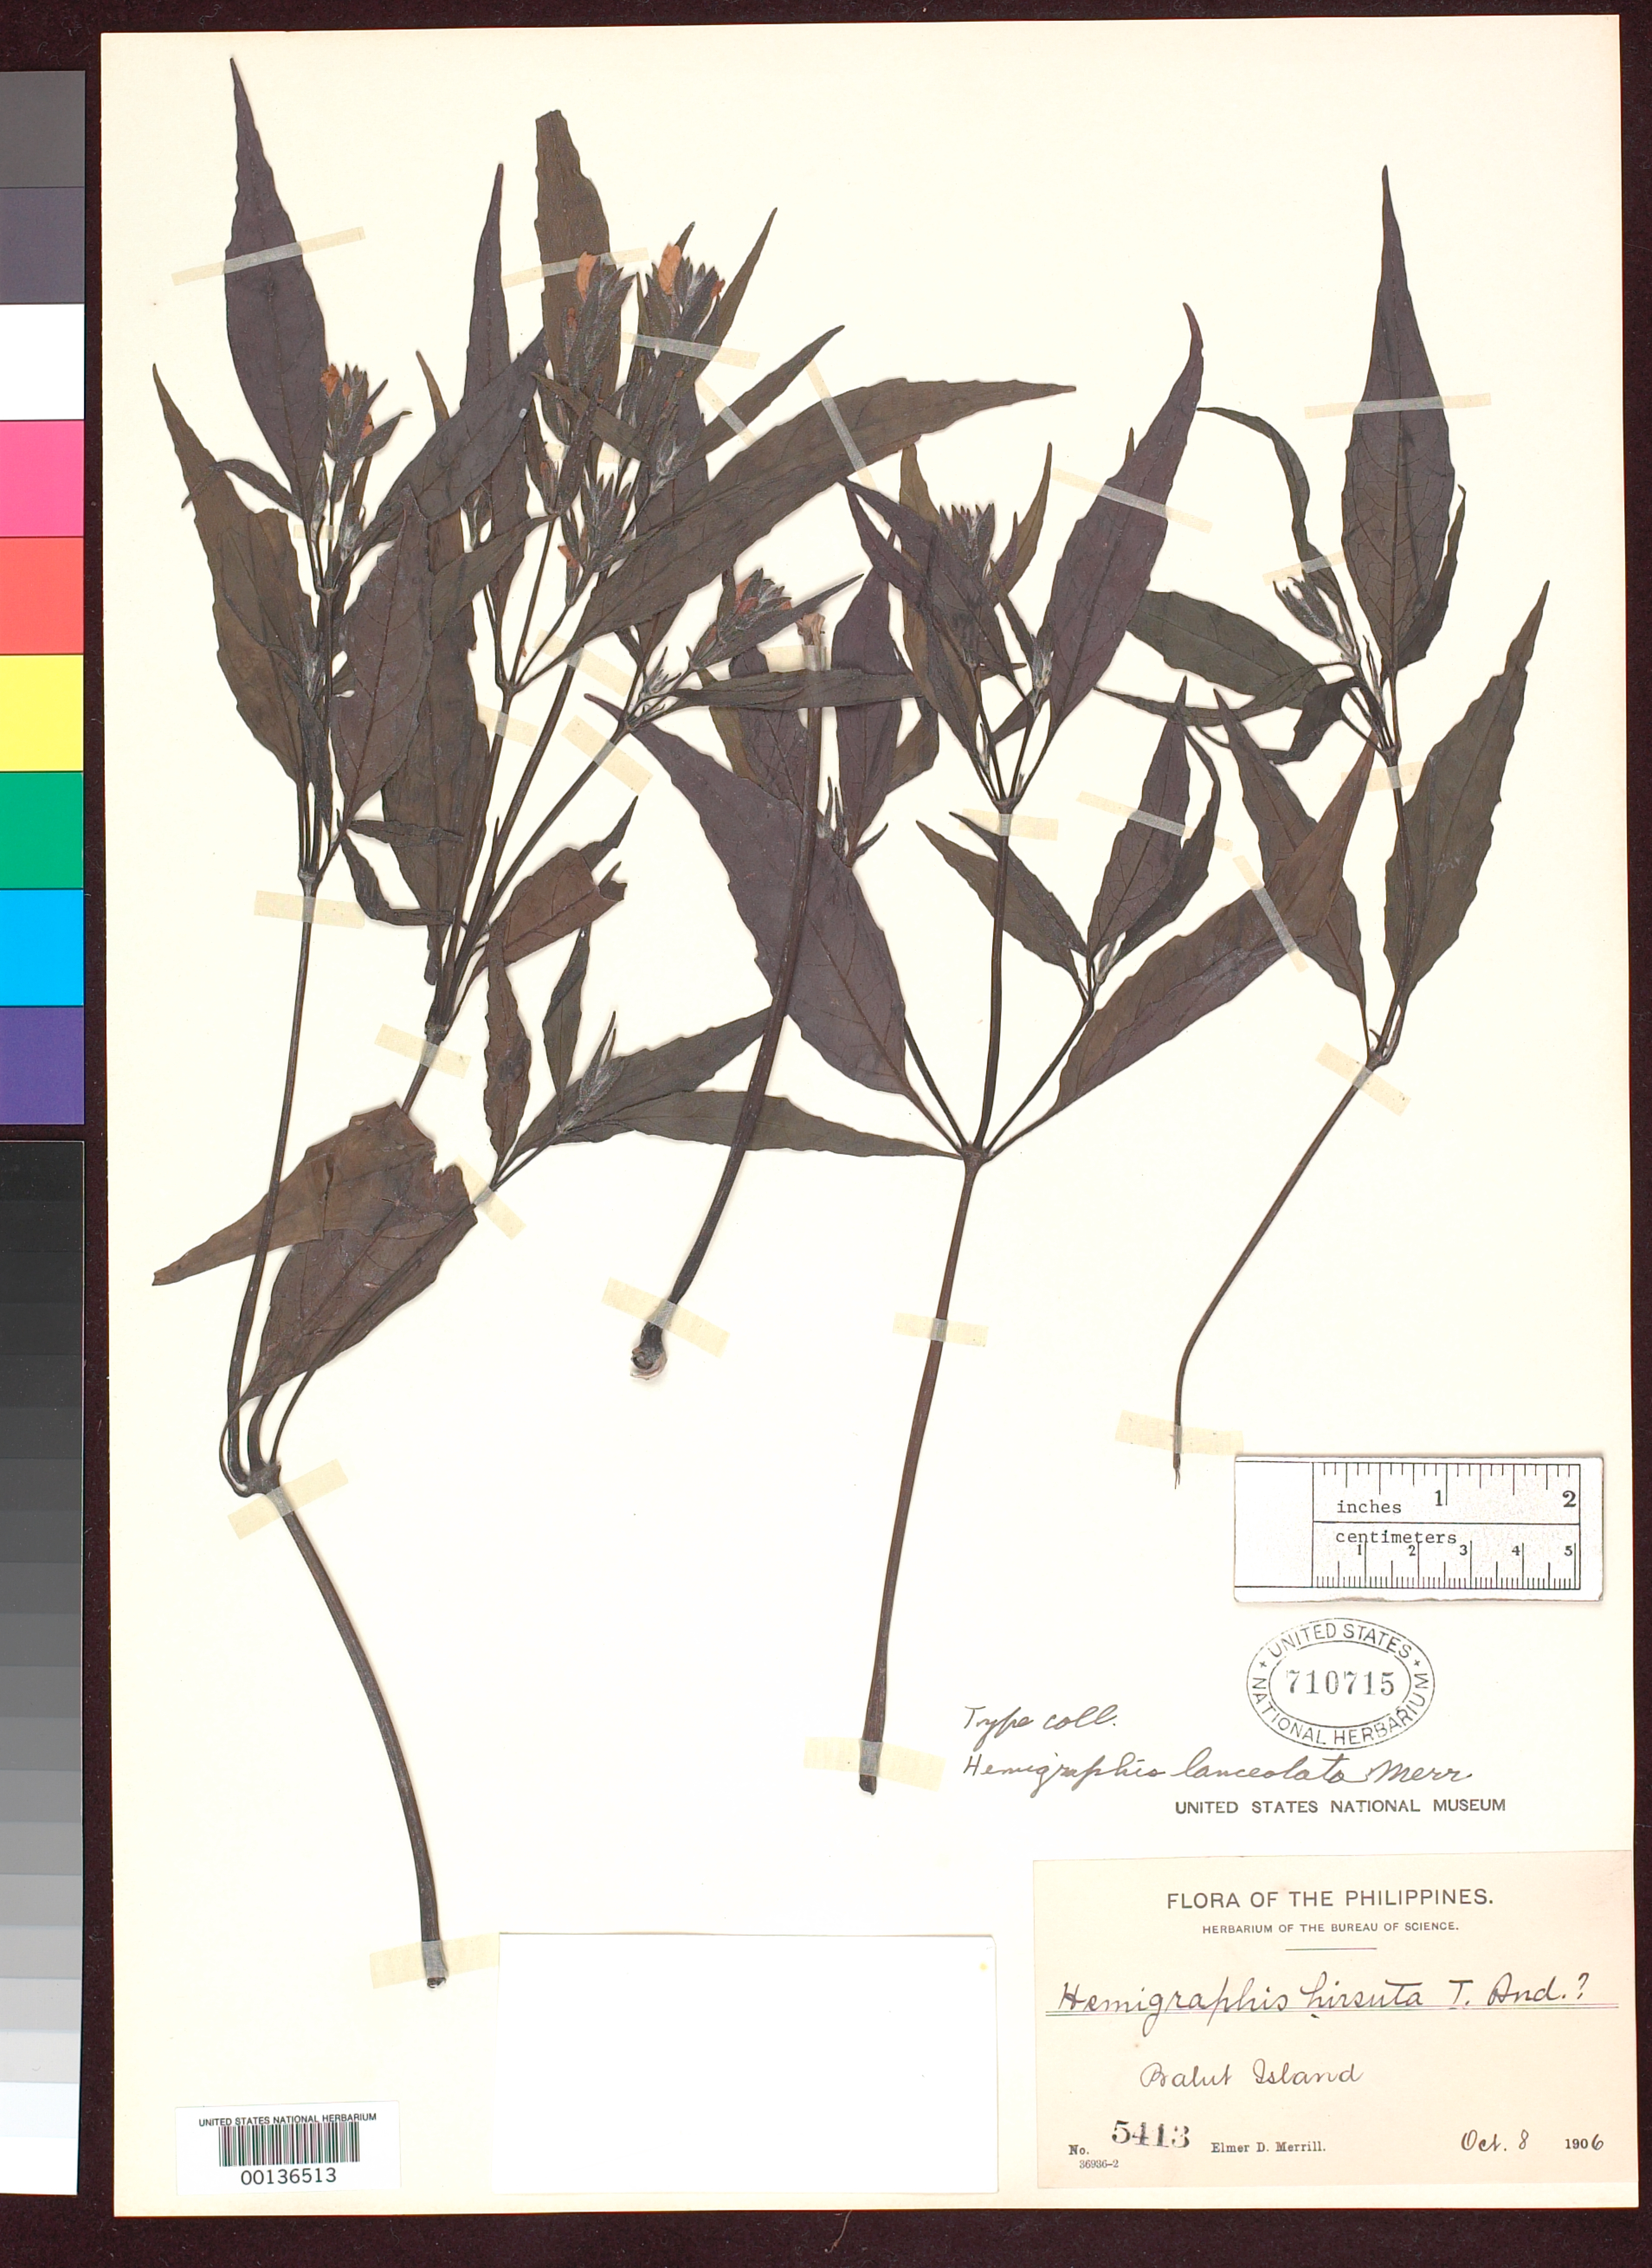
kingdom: Plantae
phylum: Tracheophyta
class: Magnoliopsida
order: Lamiales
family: Acanthaceae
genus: Hemigraphis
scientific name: Hemigraphis lanceolata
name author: Merr.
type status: Isotype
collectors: E. D. Merrill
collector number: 5413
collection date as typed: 08 Oct 1906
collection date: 1906-10-08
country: Philippines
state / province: Davao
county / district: Davao del Sur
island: Balut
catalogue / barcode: US 710715